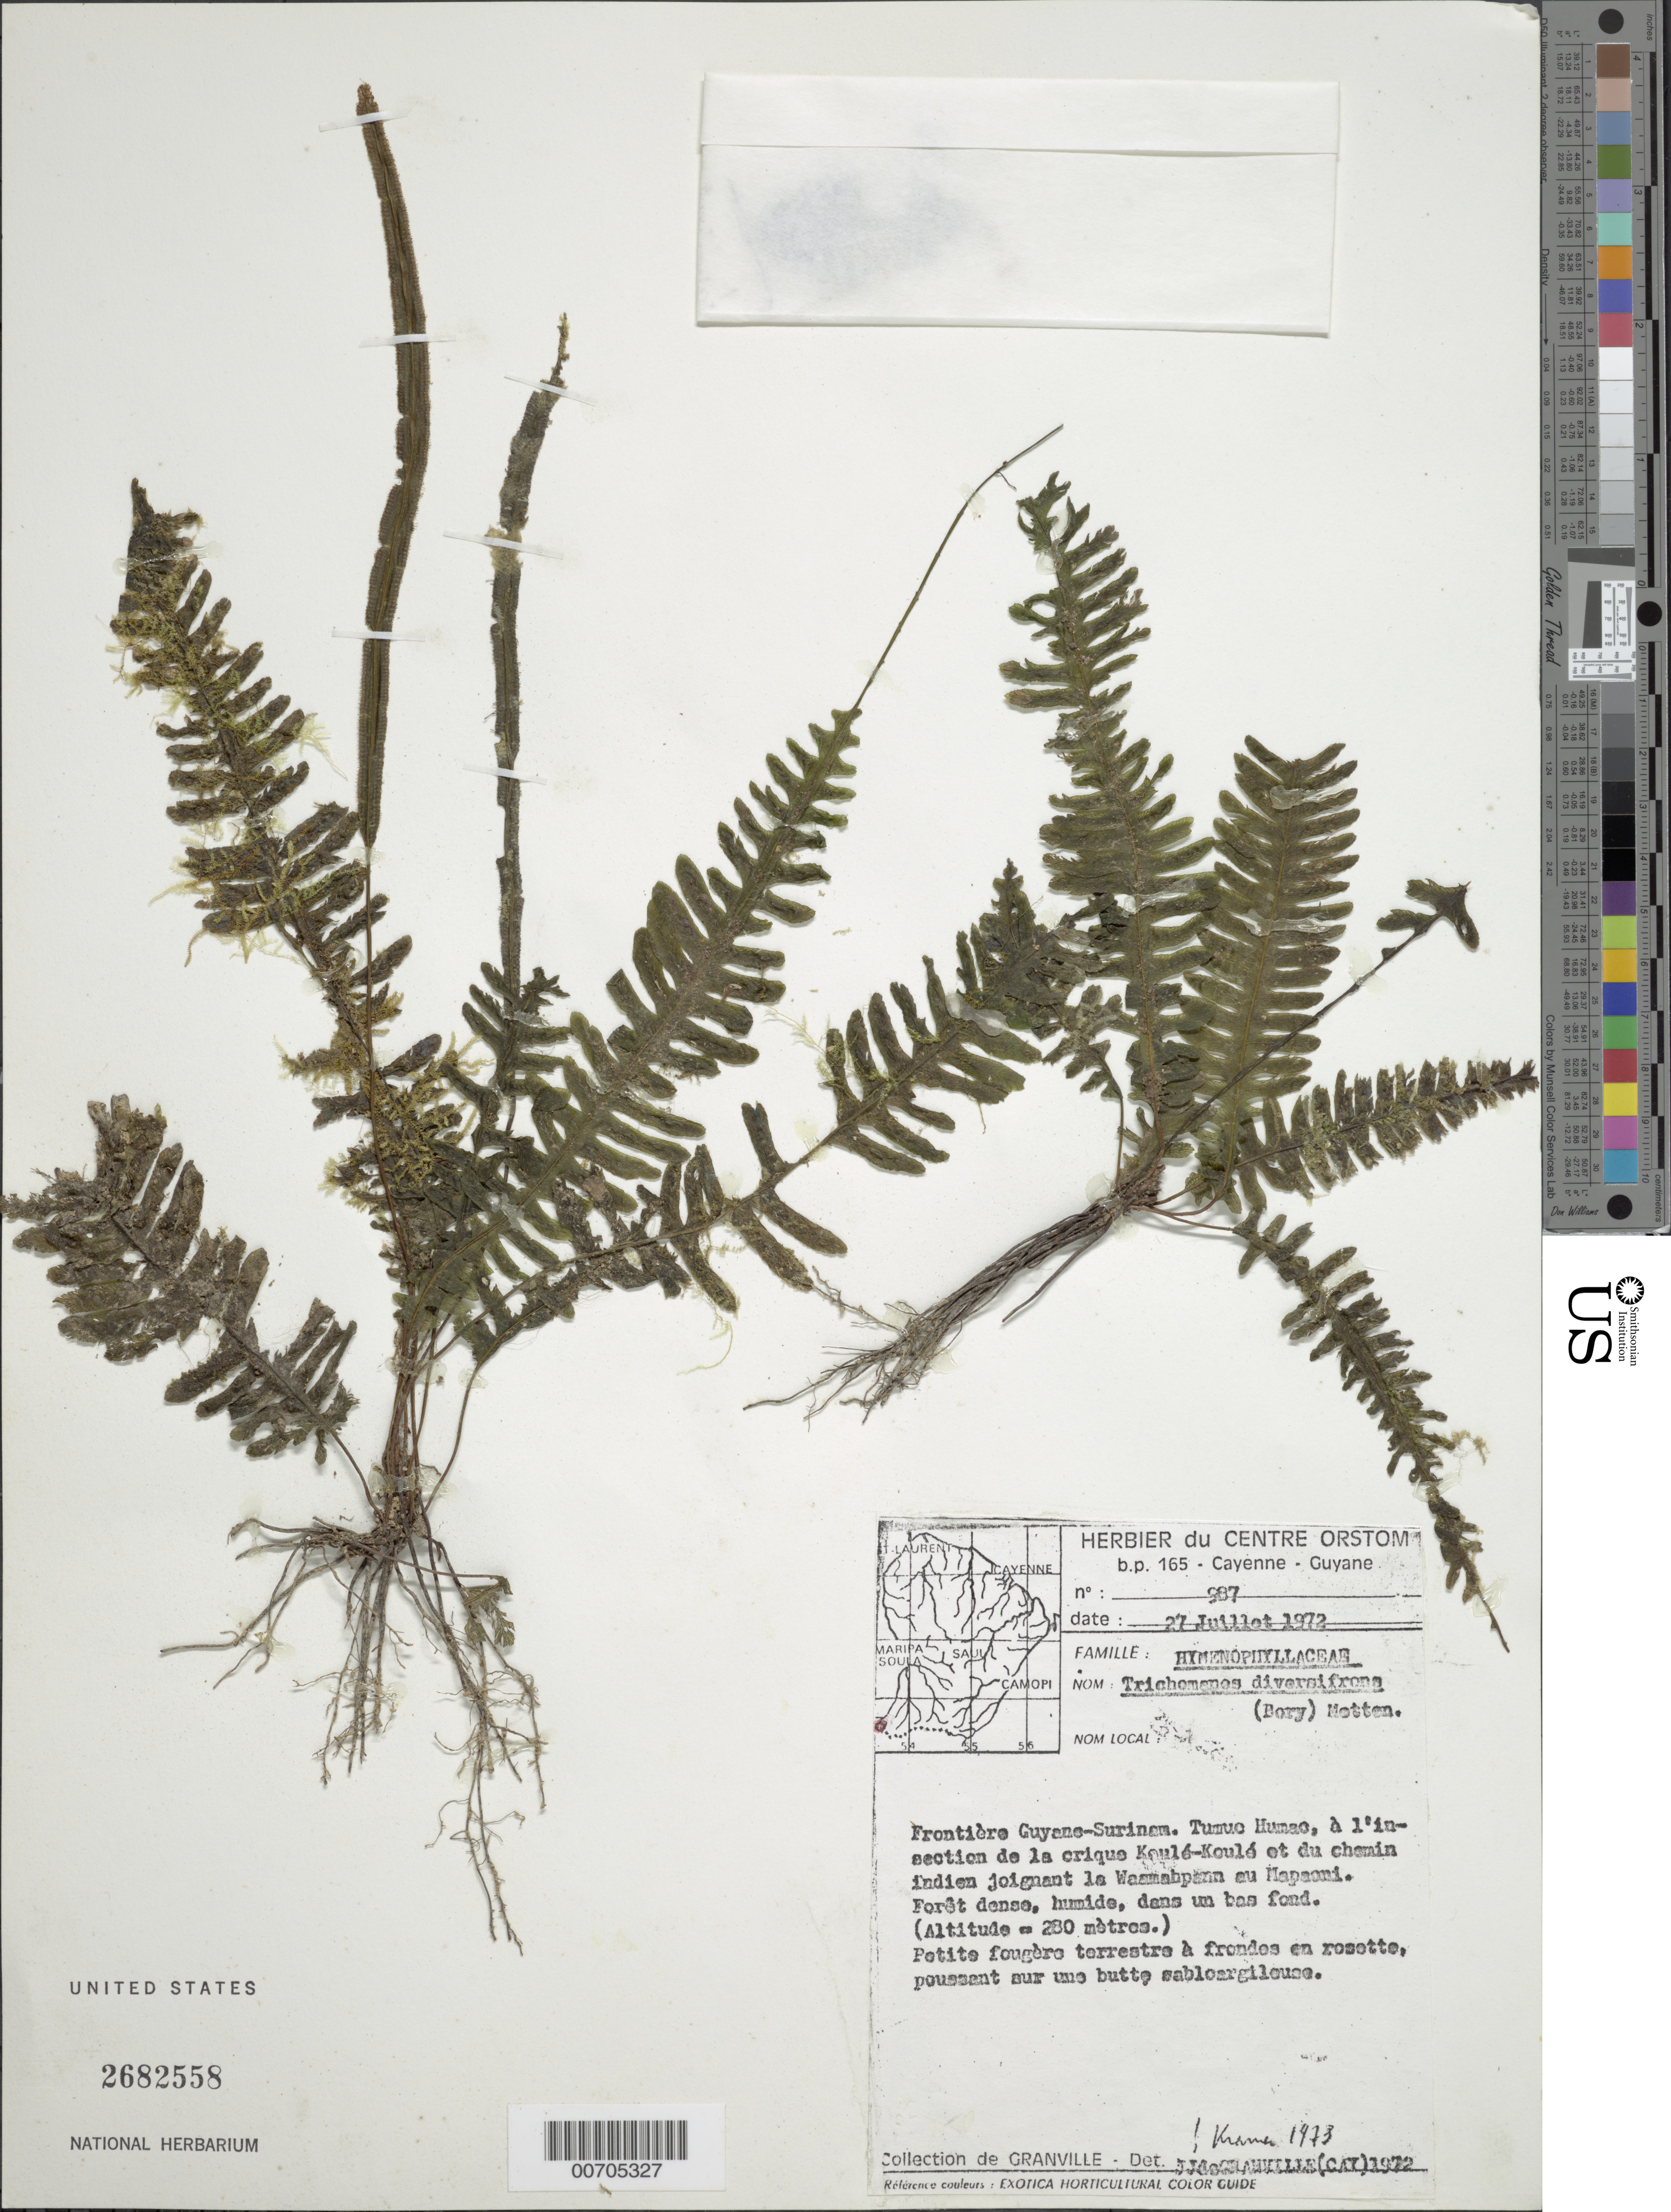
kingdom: Plantae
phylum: Tracheophyta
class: Polypodiopsida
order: Hymenophyllales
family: Hymenophyllaceae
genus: Trichomanes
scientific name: Trichomanes diversifrons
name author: (Bory) Mett. ex Sadeb.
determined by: Kramer, K. U.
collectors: J.-J. de Granville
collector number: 987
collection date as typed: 27-Jul-72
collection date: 1972-07-27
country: French Guiana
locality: Tumuc-Humac, intersection of Koulé Koulé Creek & Waamhpann au Mapaoni; frontièr Guyane-Suriname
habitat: Dense, humid forest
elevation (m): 280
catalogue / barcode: US 2682558